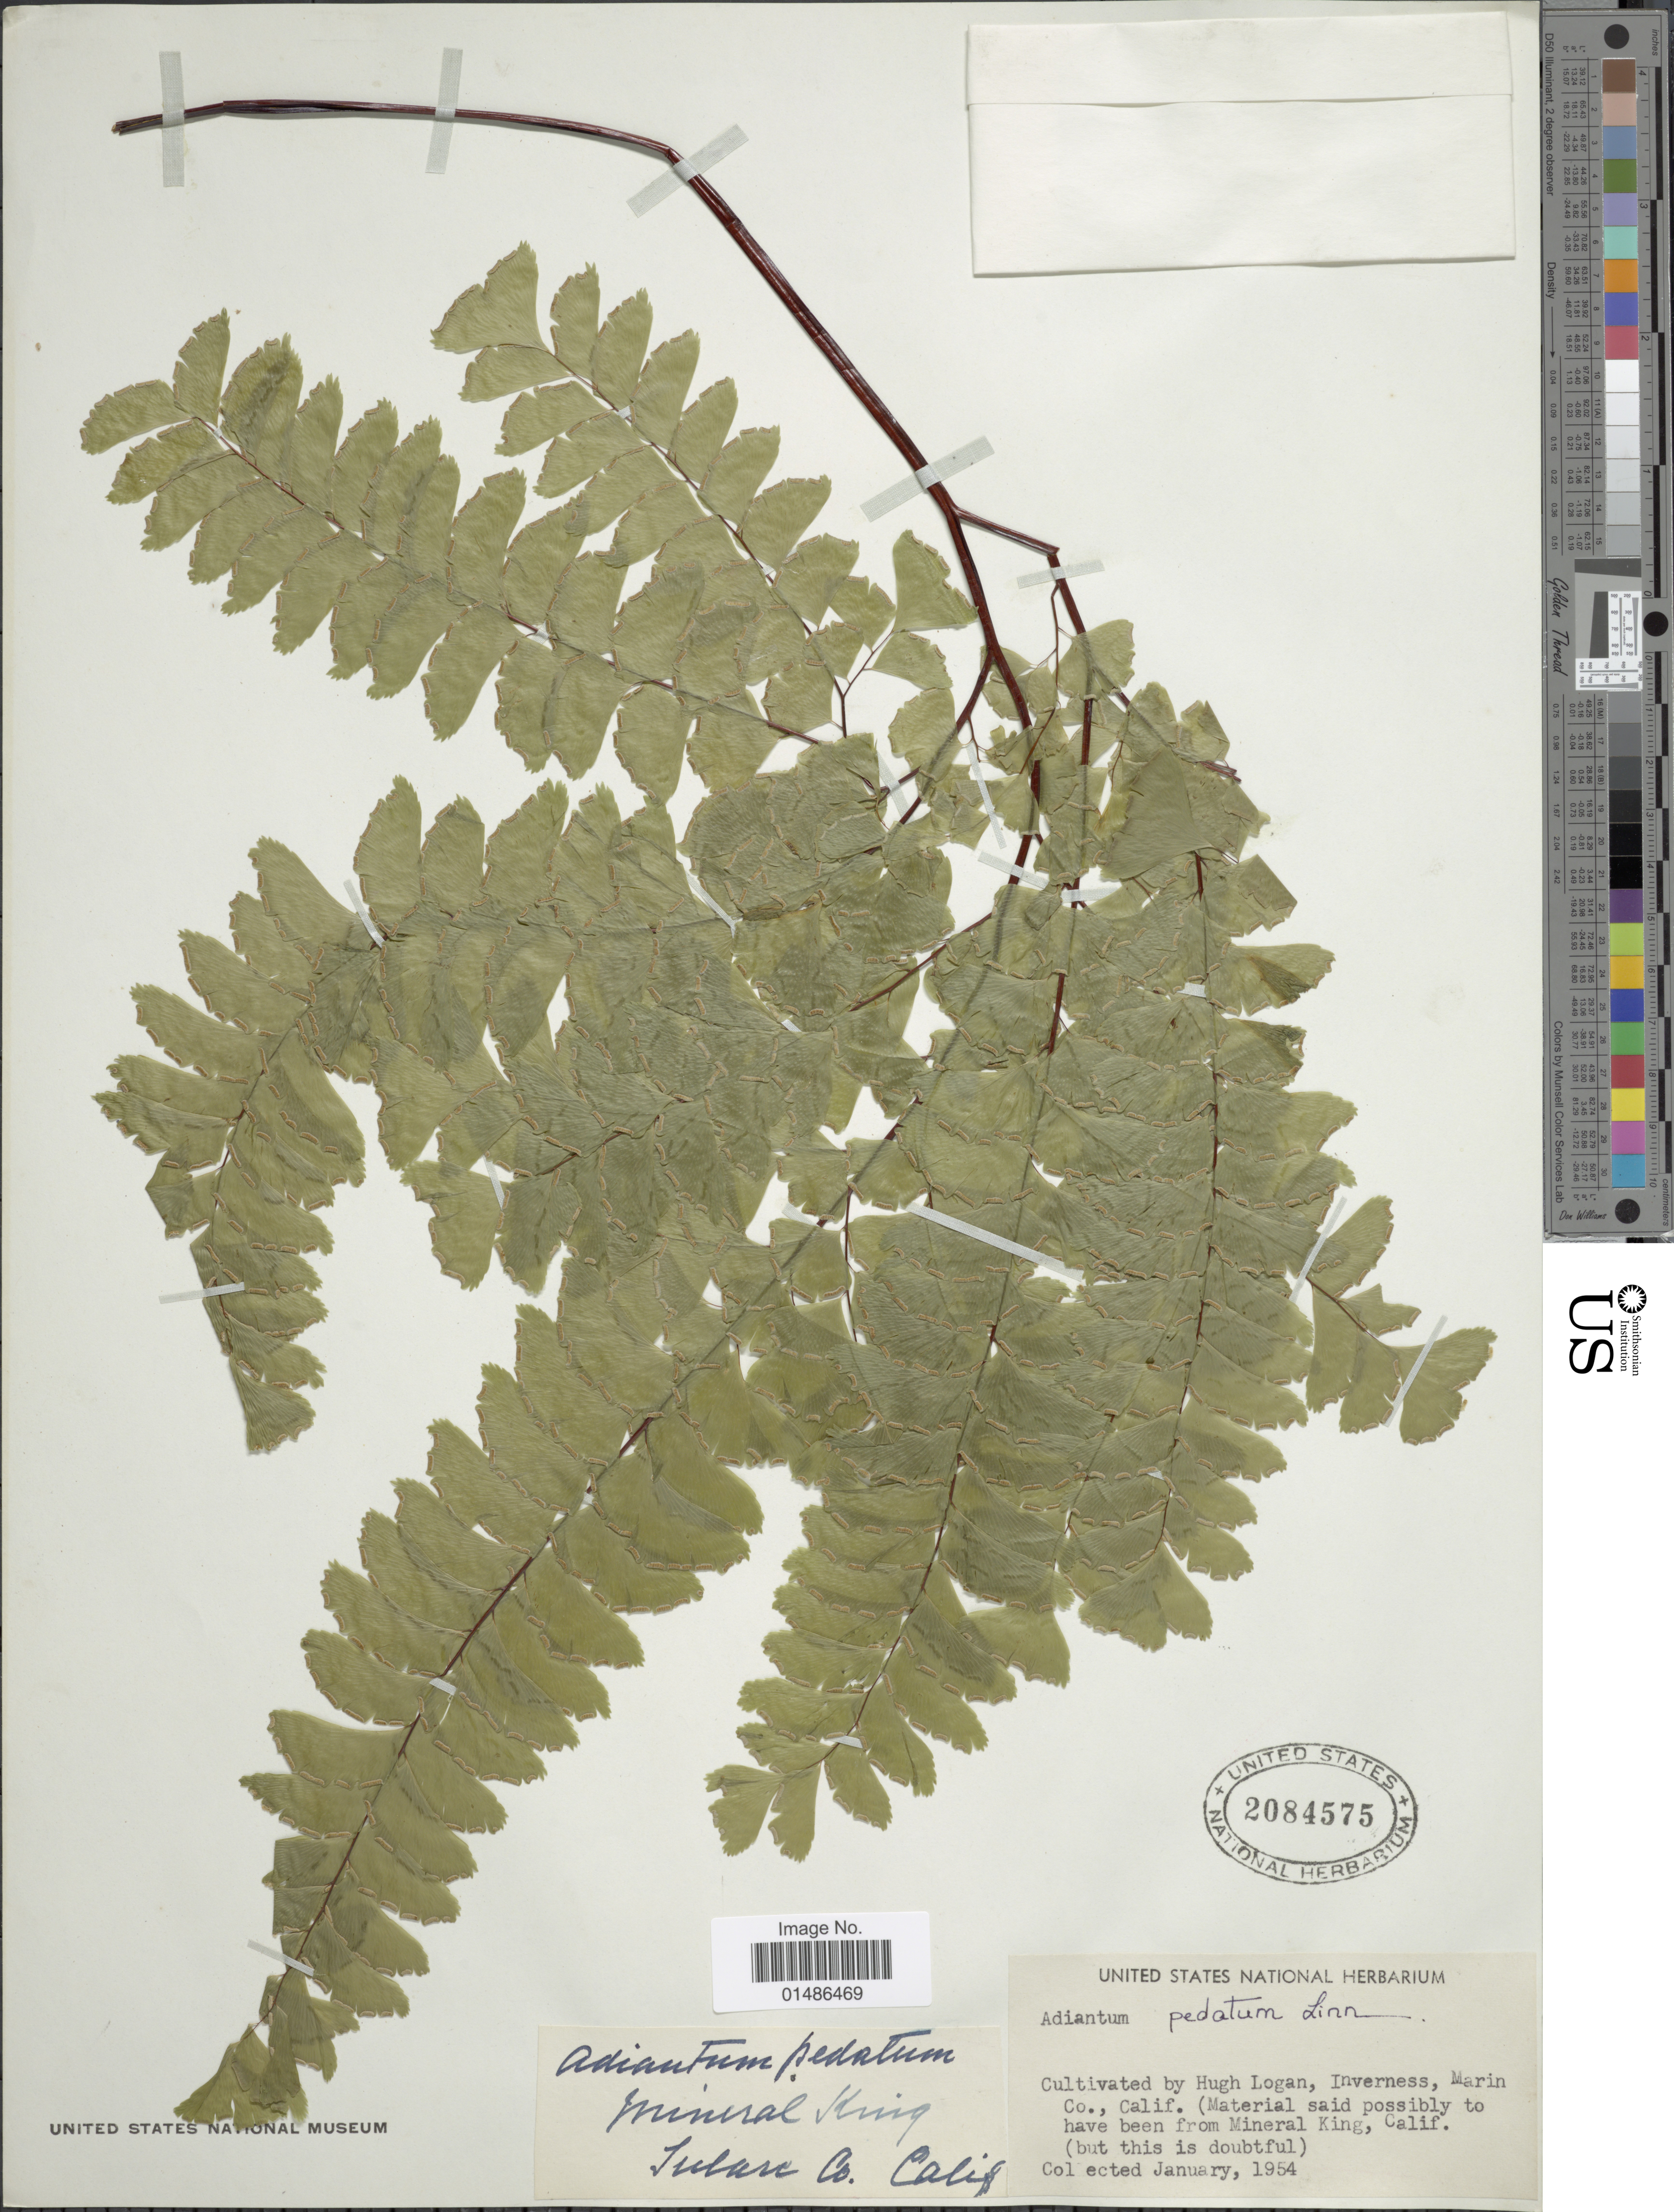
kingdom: Plantae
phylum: Tracheophyta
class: Polypodiopsida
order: Polypodiales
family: Pteridaceae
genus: Adiantum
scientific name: Adiantum pedatum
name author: L.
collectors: H. Logan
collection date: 1954-01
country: United States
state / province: California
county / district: Marin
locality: Inverness, Marin Co., Calif. (Material said possibly to have been from Mineral King, Calif. (but this is doubtful).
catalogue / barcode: US 2084575